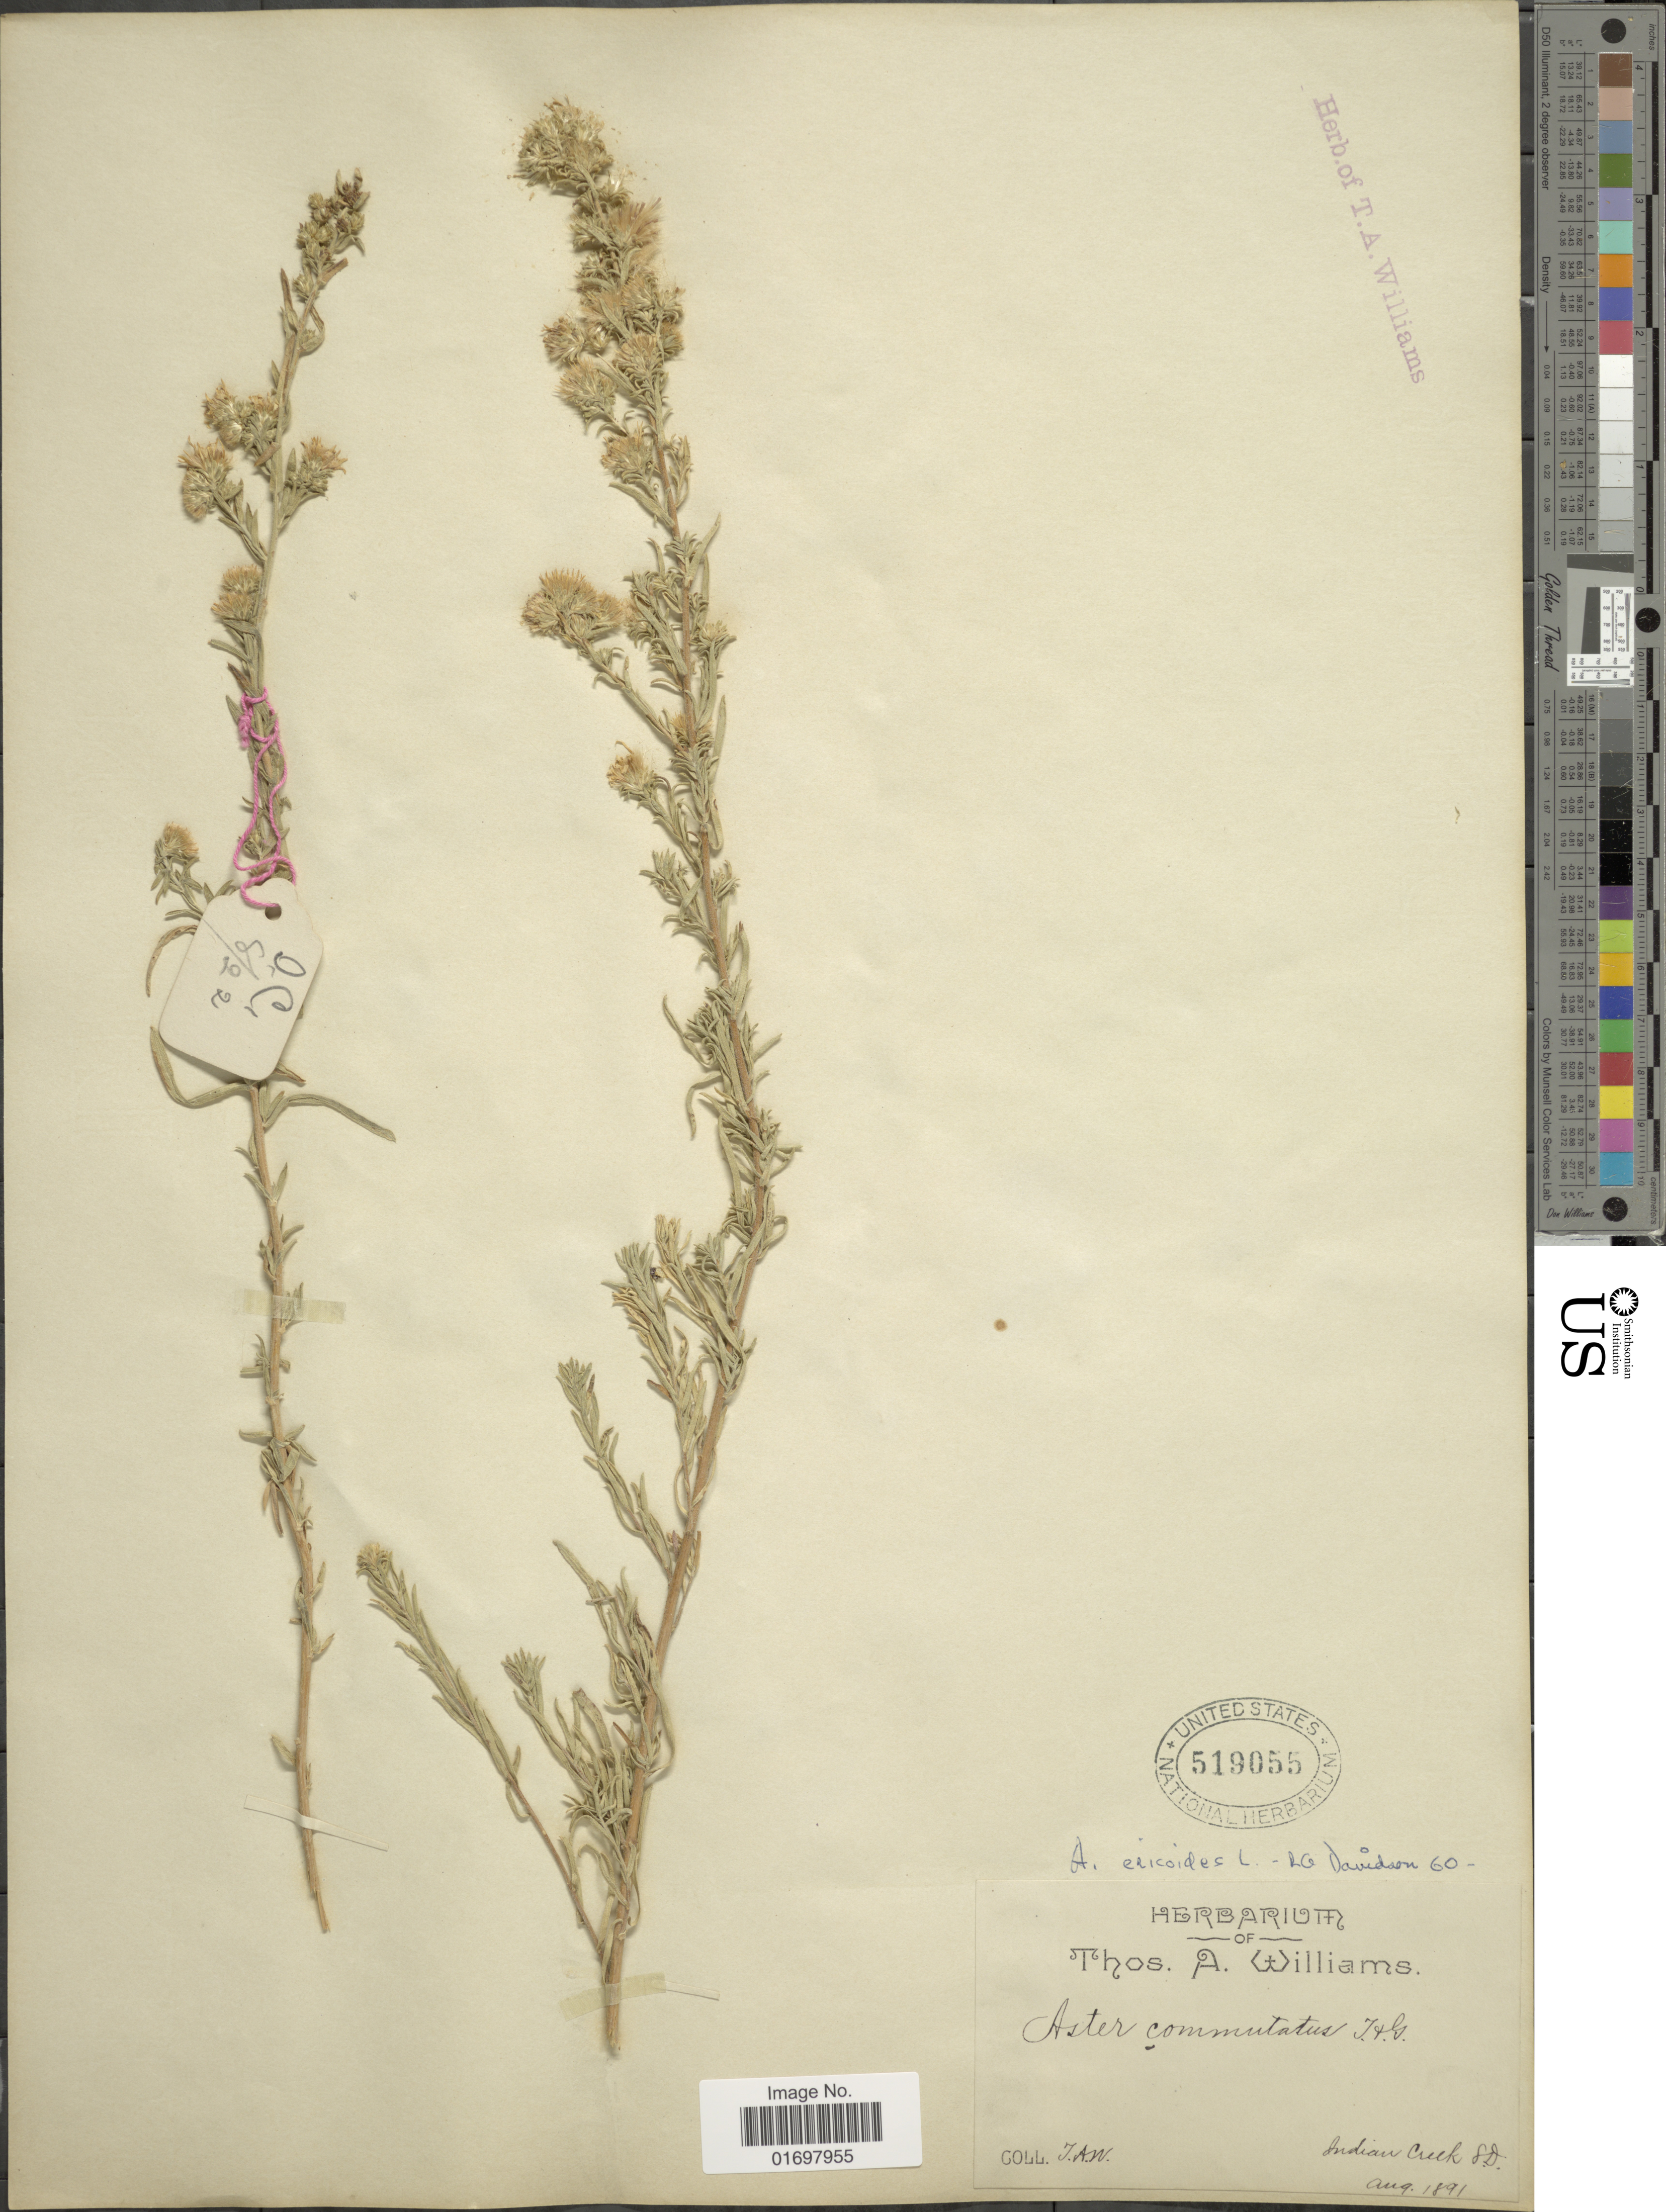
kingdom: Plantae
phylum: Tracheophyta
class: Magnoliopsida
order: Asterales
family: Asteraceae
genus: Symphyotrichum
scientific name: Symphyotrichum falcatum var. commutatum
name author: (Torr. & A. Gray) G.L. Nesom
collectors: T. A. Williams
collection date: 1891-08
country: United States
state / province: South Dakota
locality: Indian Cree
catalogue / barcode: US 519055